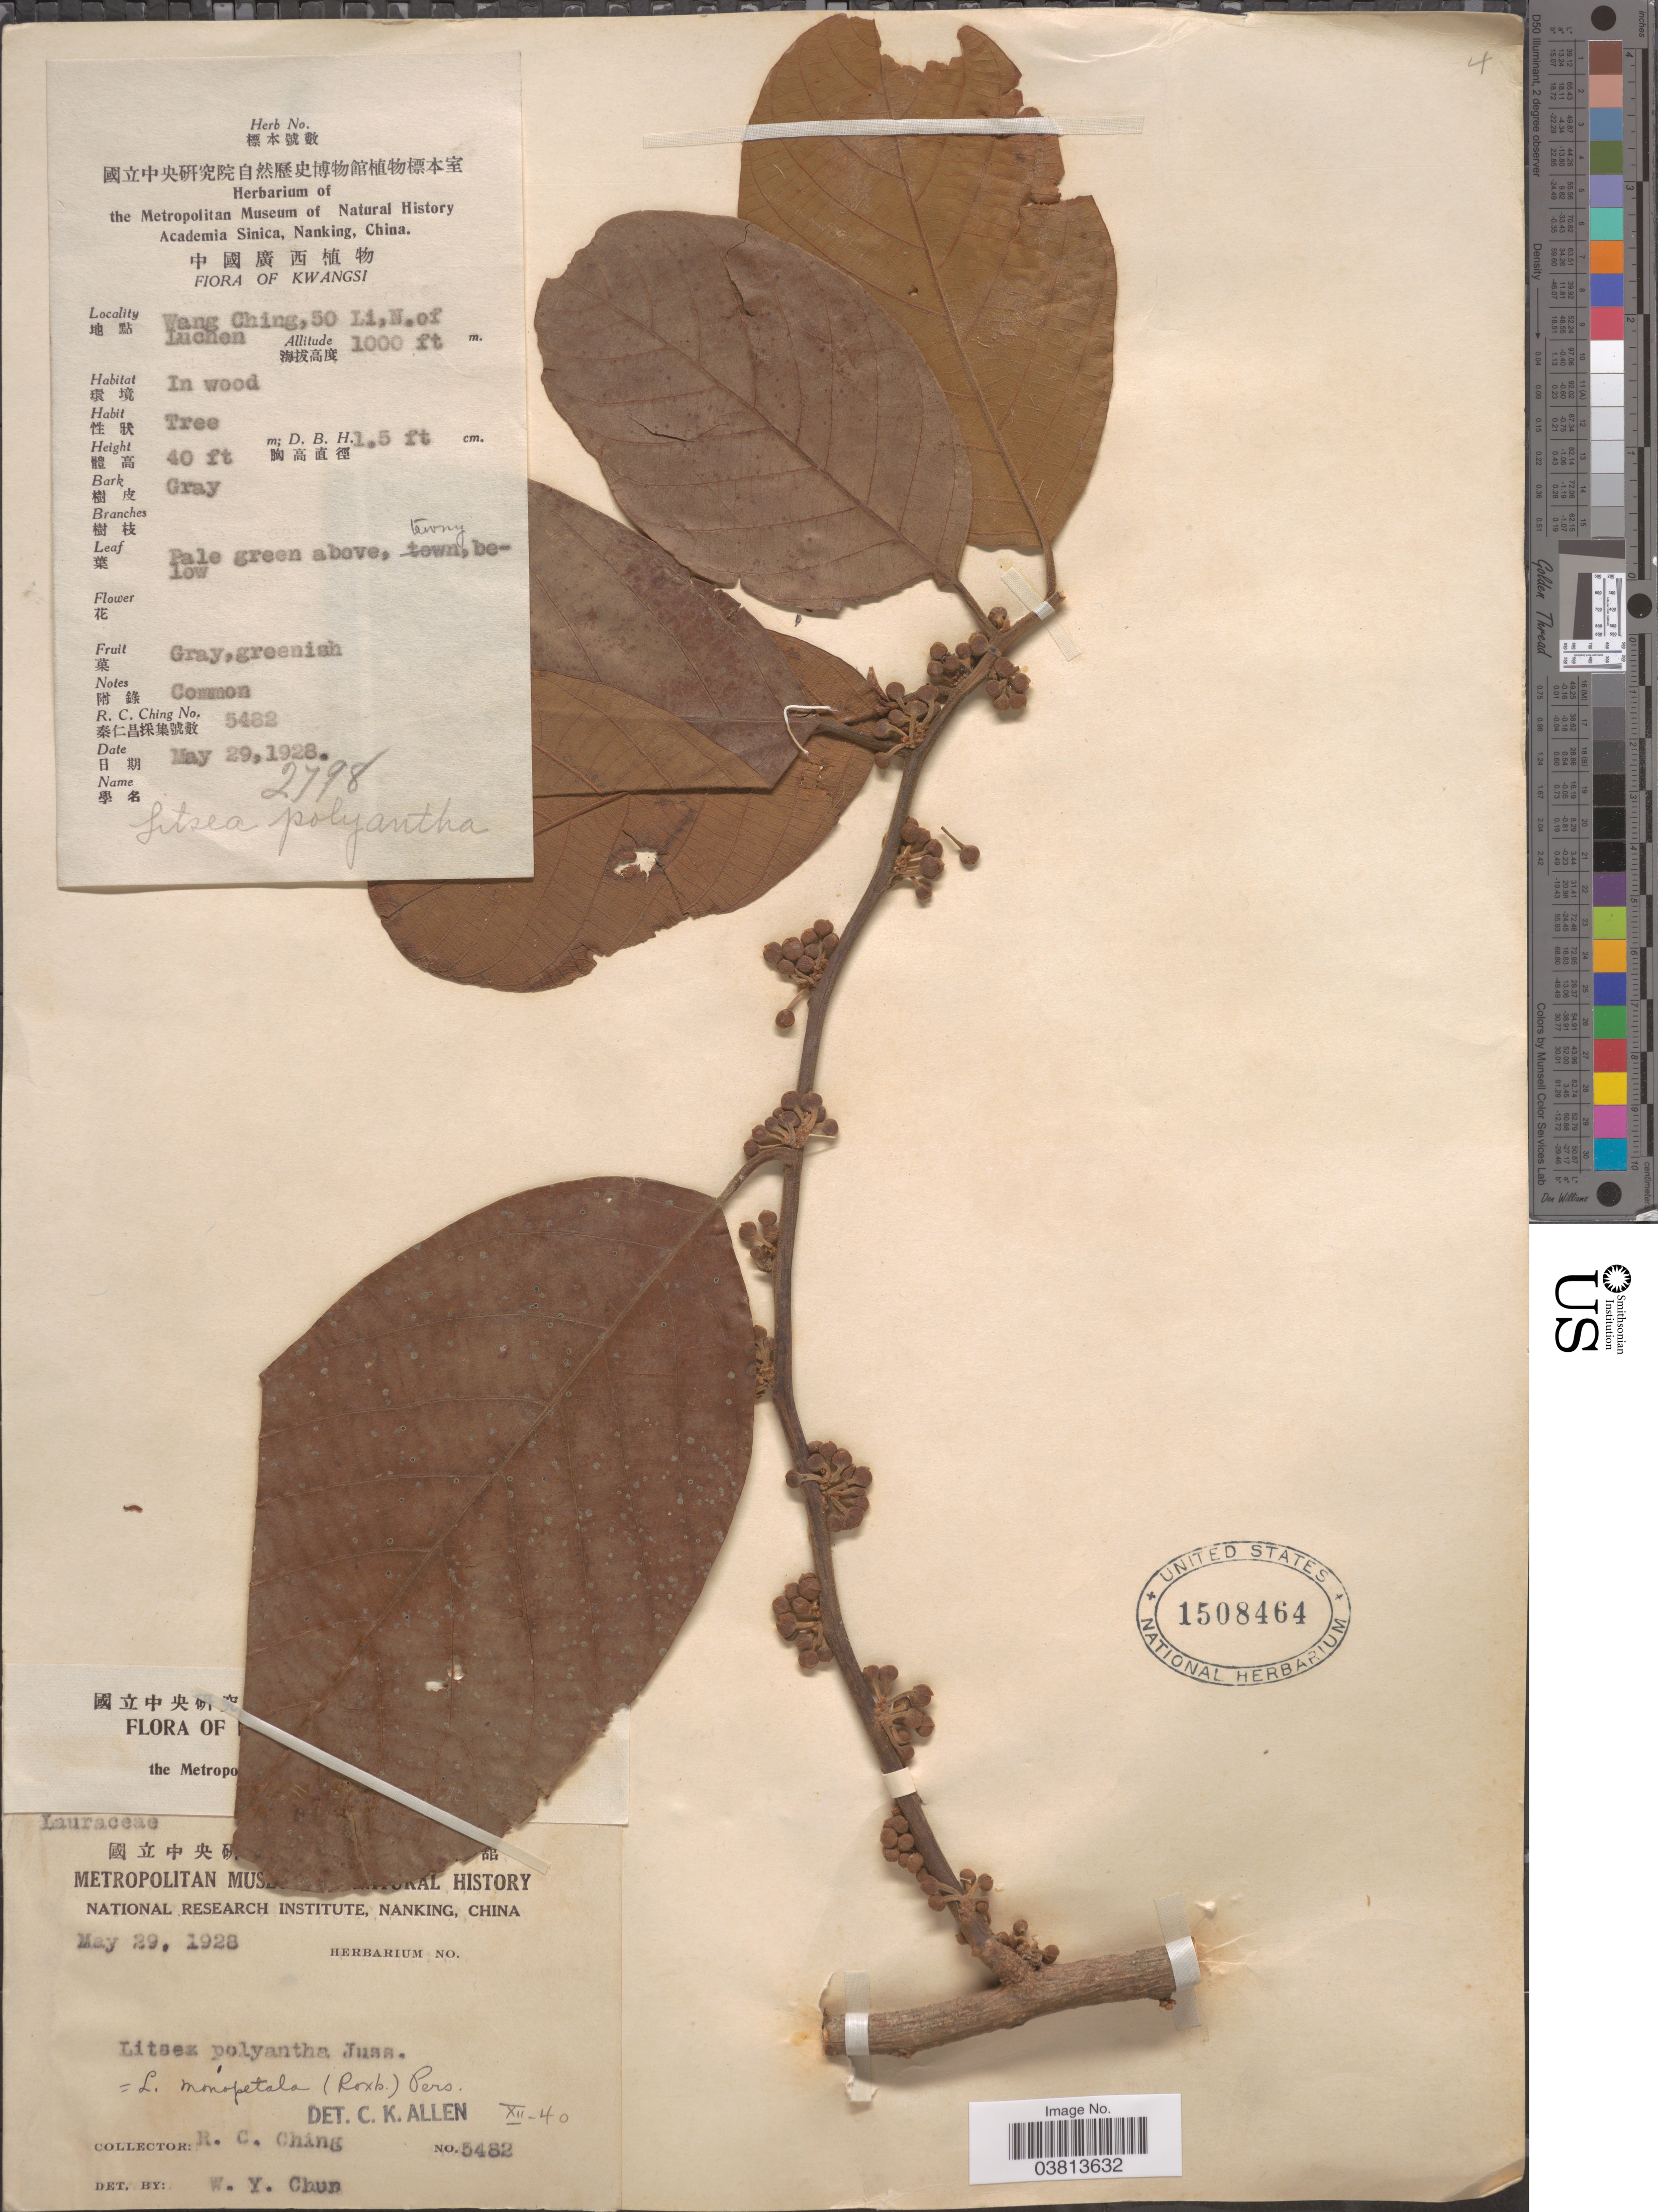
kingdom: Plantae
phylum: Tracheophyta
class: Magnoliopsida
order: Laurales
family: Lauraceae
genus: Litsea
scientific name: Litsea monopetala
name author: (Roxb.) Pers.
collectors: R. C. Ching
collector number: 5482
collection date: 1928-05-29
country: China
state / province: Guangxi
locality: Kwangsi. Wang Ching, 50 Li, N. of Luchen.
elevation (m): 305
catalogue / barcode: US 1508464